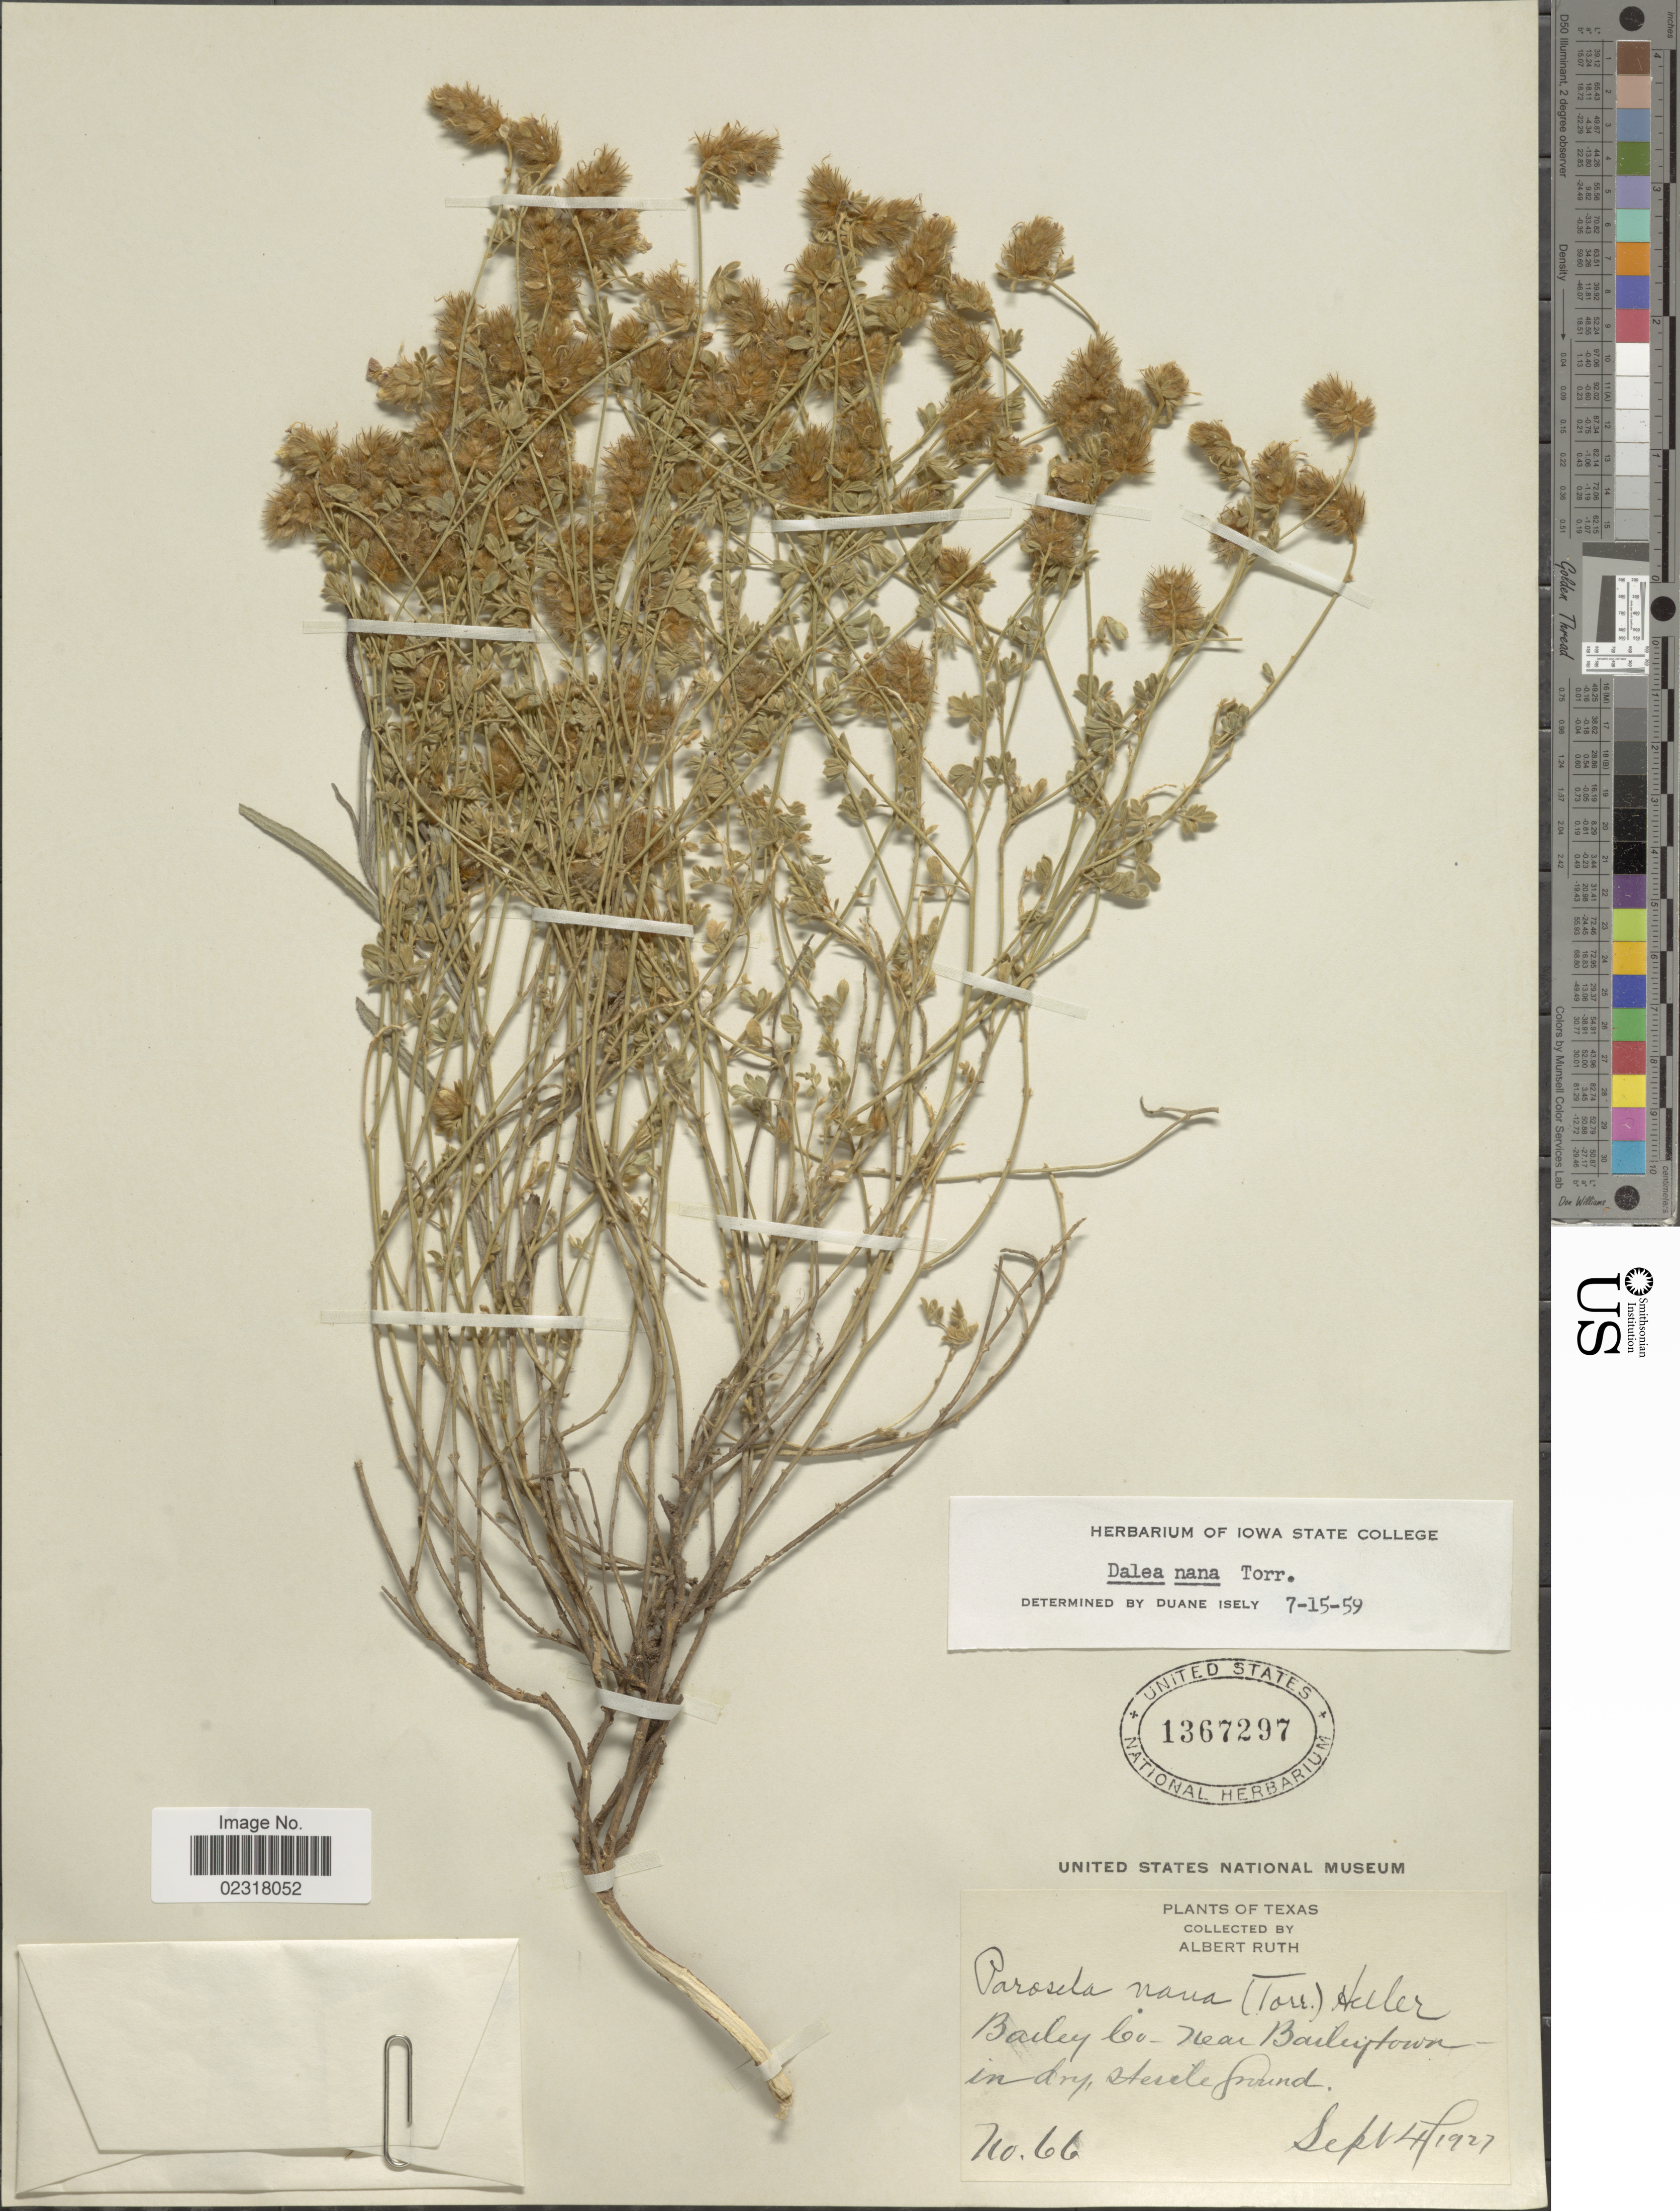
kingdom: Plantae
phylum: Tracheophyta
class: Magnoliopsida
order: Fabales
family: Fabaceae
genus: Dalea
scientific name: Dalea nana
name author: Torr. & A. Gray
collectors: A. Ruth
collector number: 66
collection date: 1927-09-04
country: United States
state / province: Texas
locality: Bailey Co., near Baileytown-in dry sterile ground.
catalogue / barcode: US 1367297